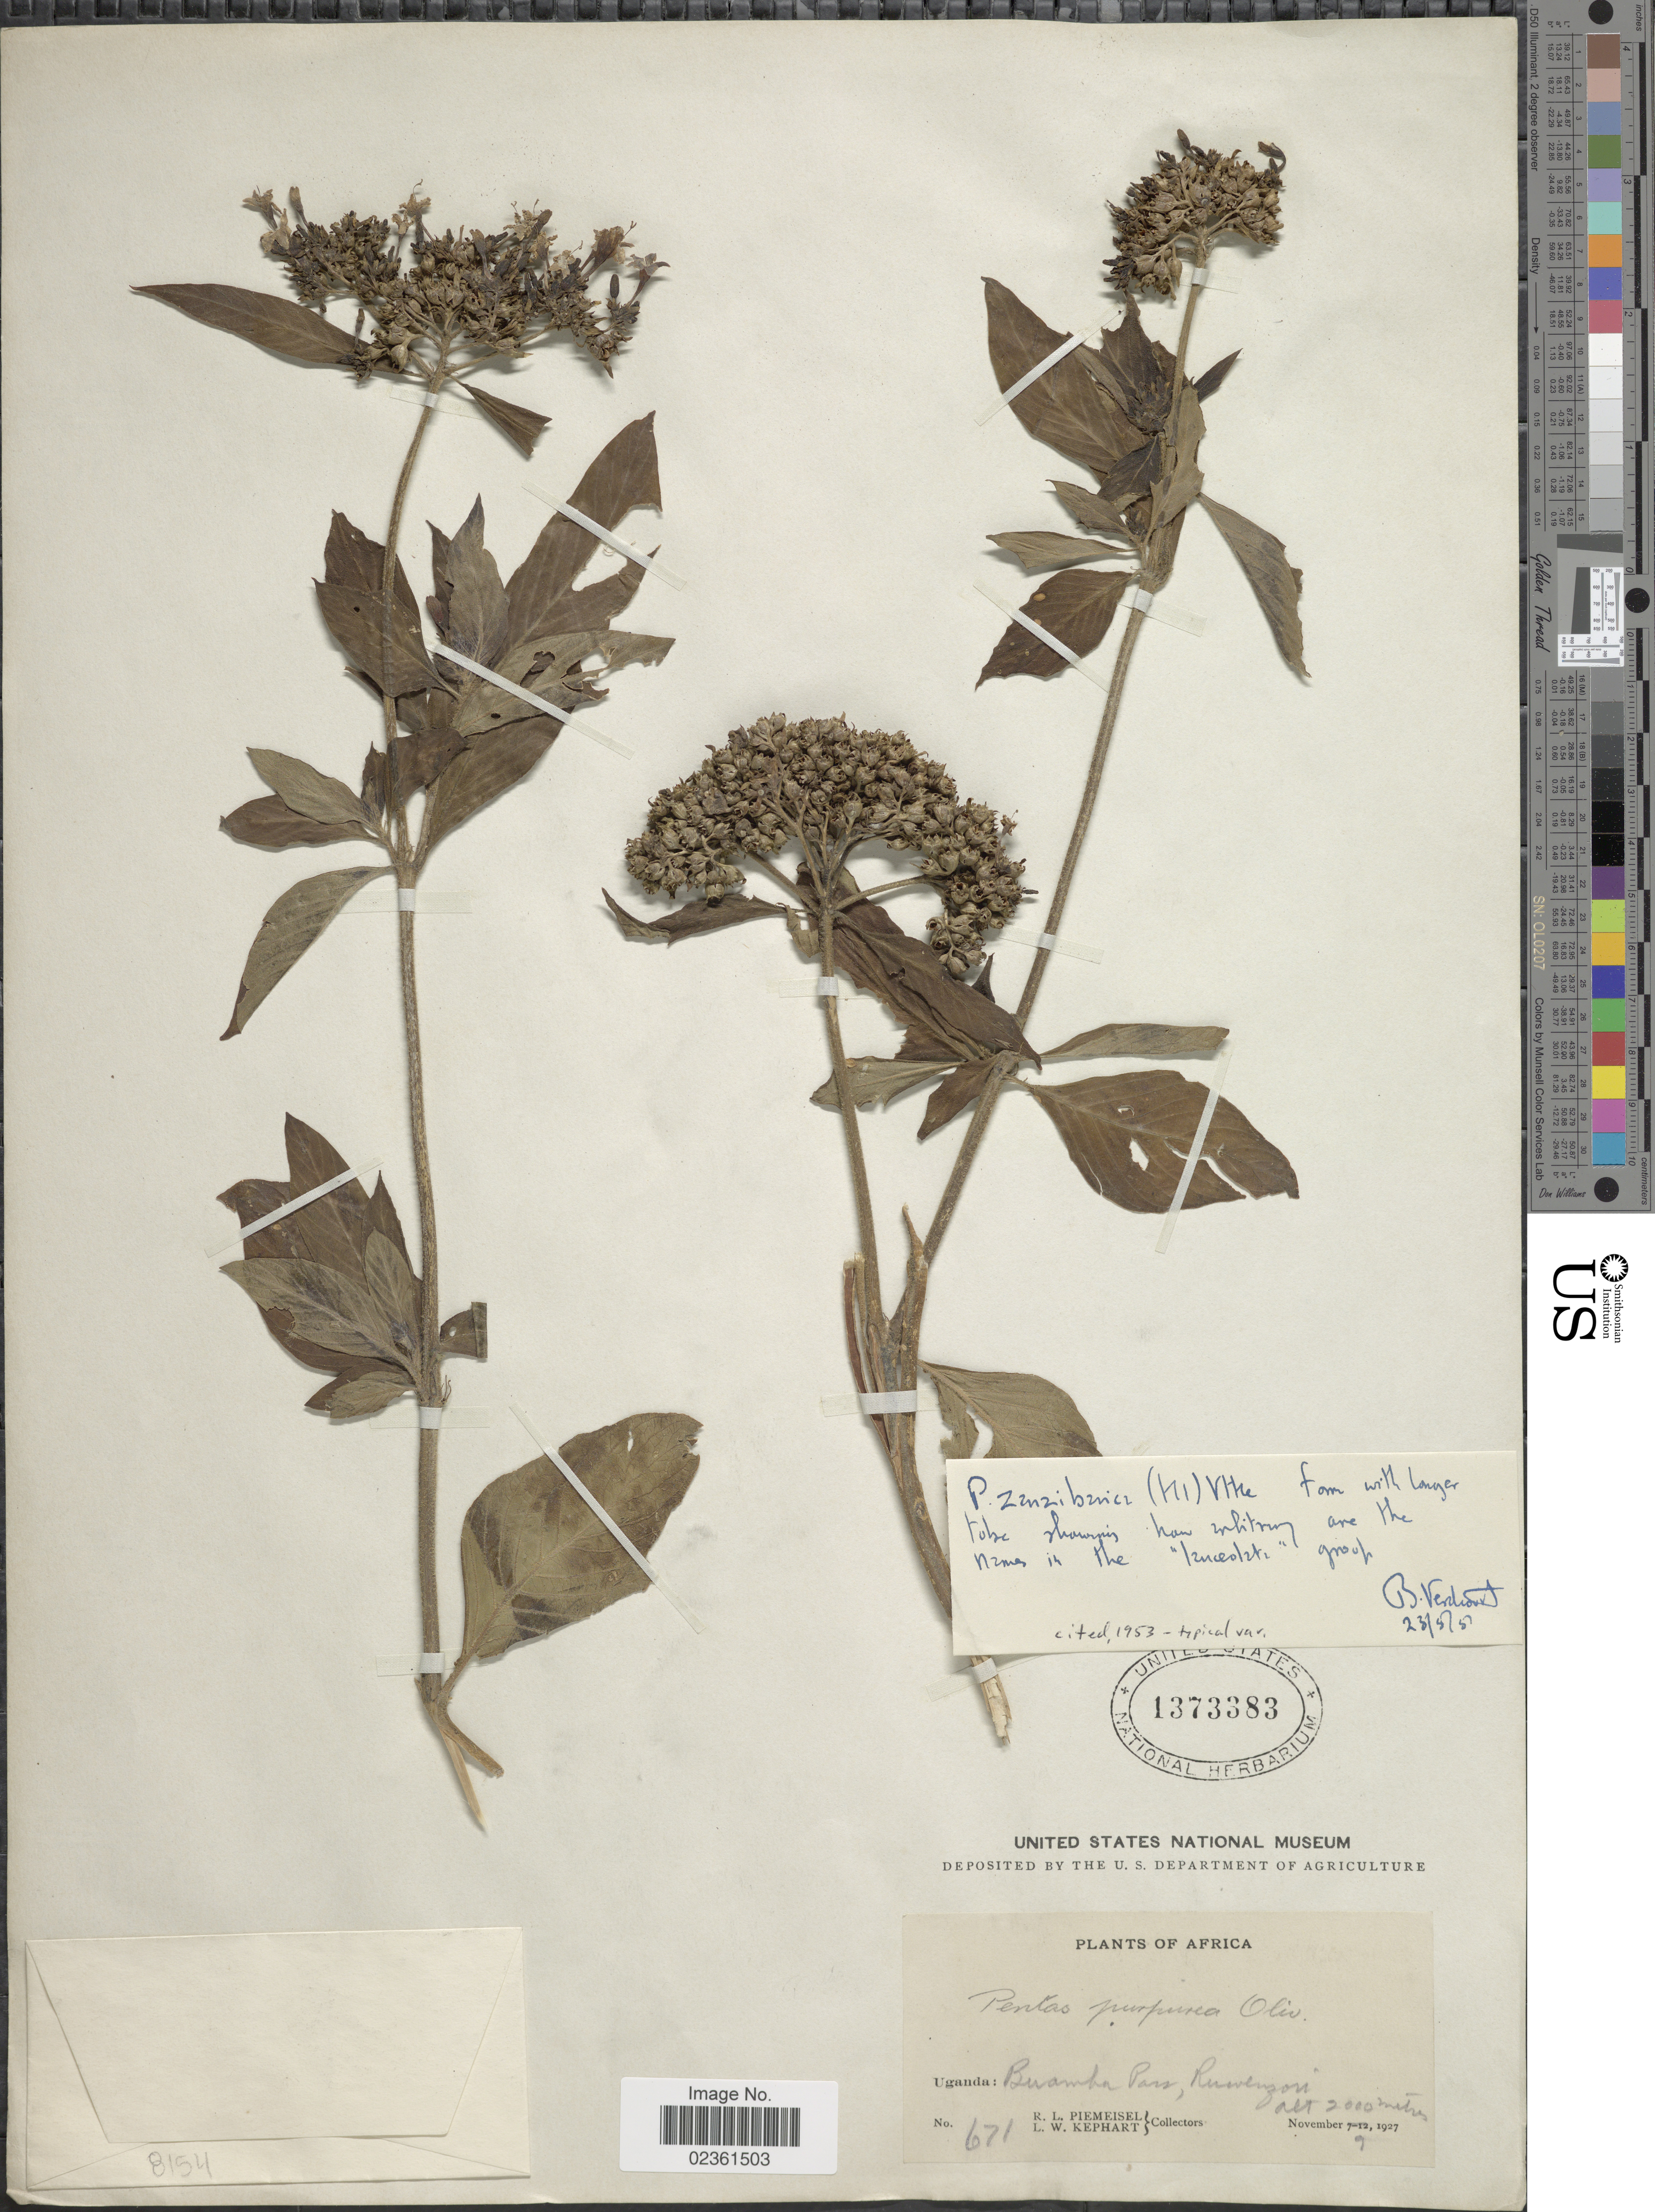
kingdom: Plantae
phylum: Tracheophyta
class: Magnoliopsida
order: Gentianales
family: Rubiaceae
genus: Pentas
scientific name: Pentas zanzibarica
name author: (Klotzsch) Vatke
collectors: R. L. Piemeisel & L. W. Kephart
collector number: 671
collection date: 1927-11-07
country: Uganda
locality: Bwamba Pass, Ruwenzori.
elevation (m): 2000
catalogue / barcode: US 1373383